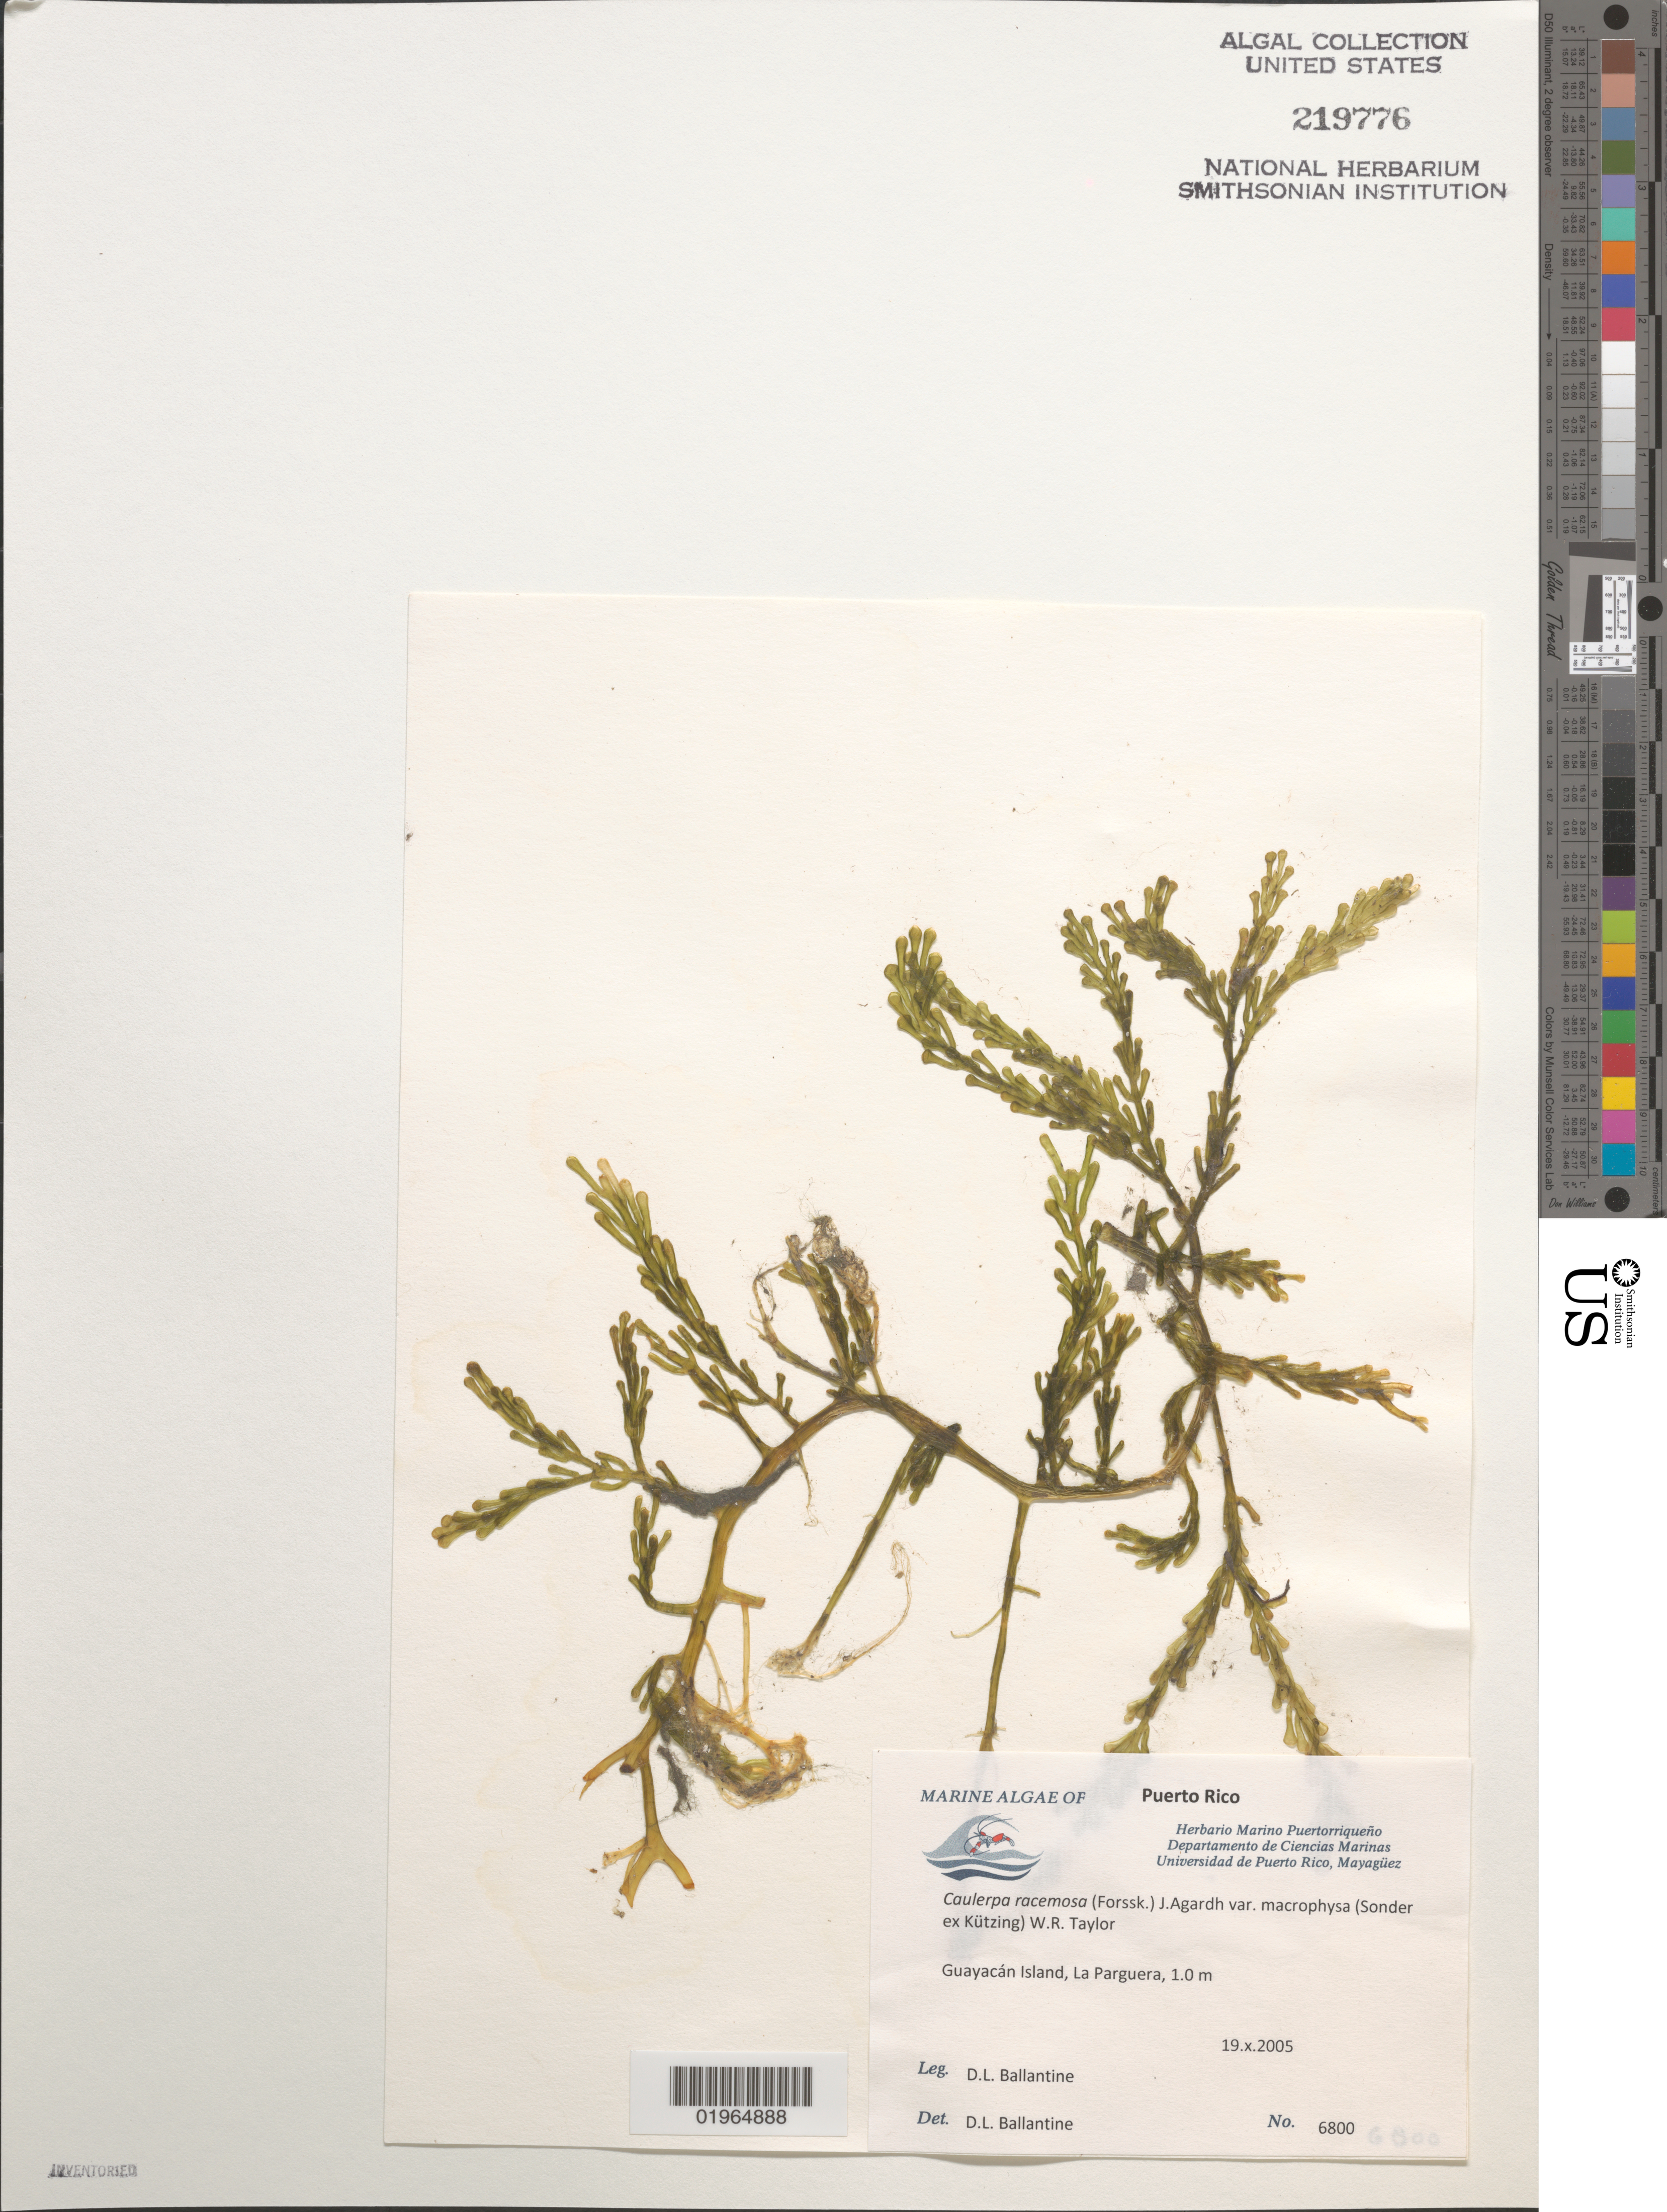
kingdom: Plantae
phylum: Chlorophyta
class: Ulvophyceae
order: Bryopsidales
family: Caulerpaceae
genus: Caulerpa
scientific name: Caulerpa racemosa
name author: (Forssk.) J. Agardh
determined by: Ballantine, D. L.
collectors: D.L. Ballantine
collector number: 6800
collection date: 2005-10-19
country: Puerto Rico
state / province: Lajas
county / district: La Parguera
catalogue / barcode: US 219776